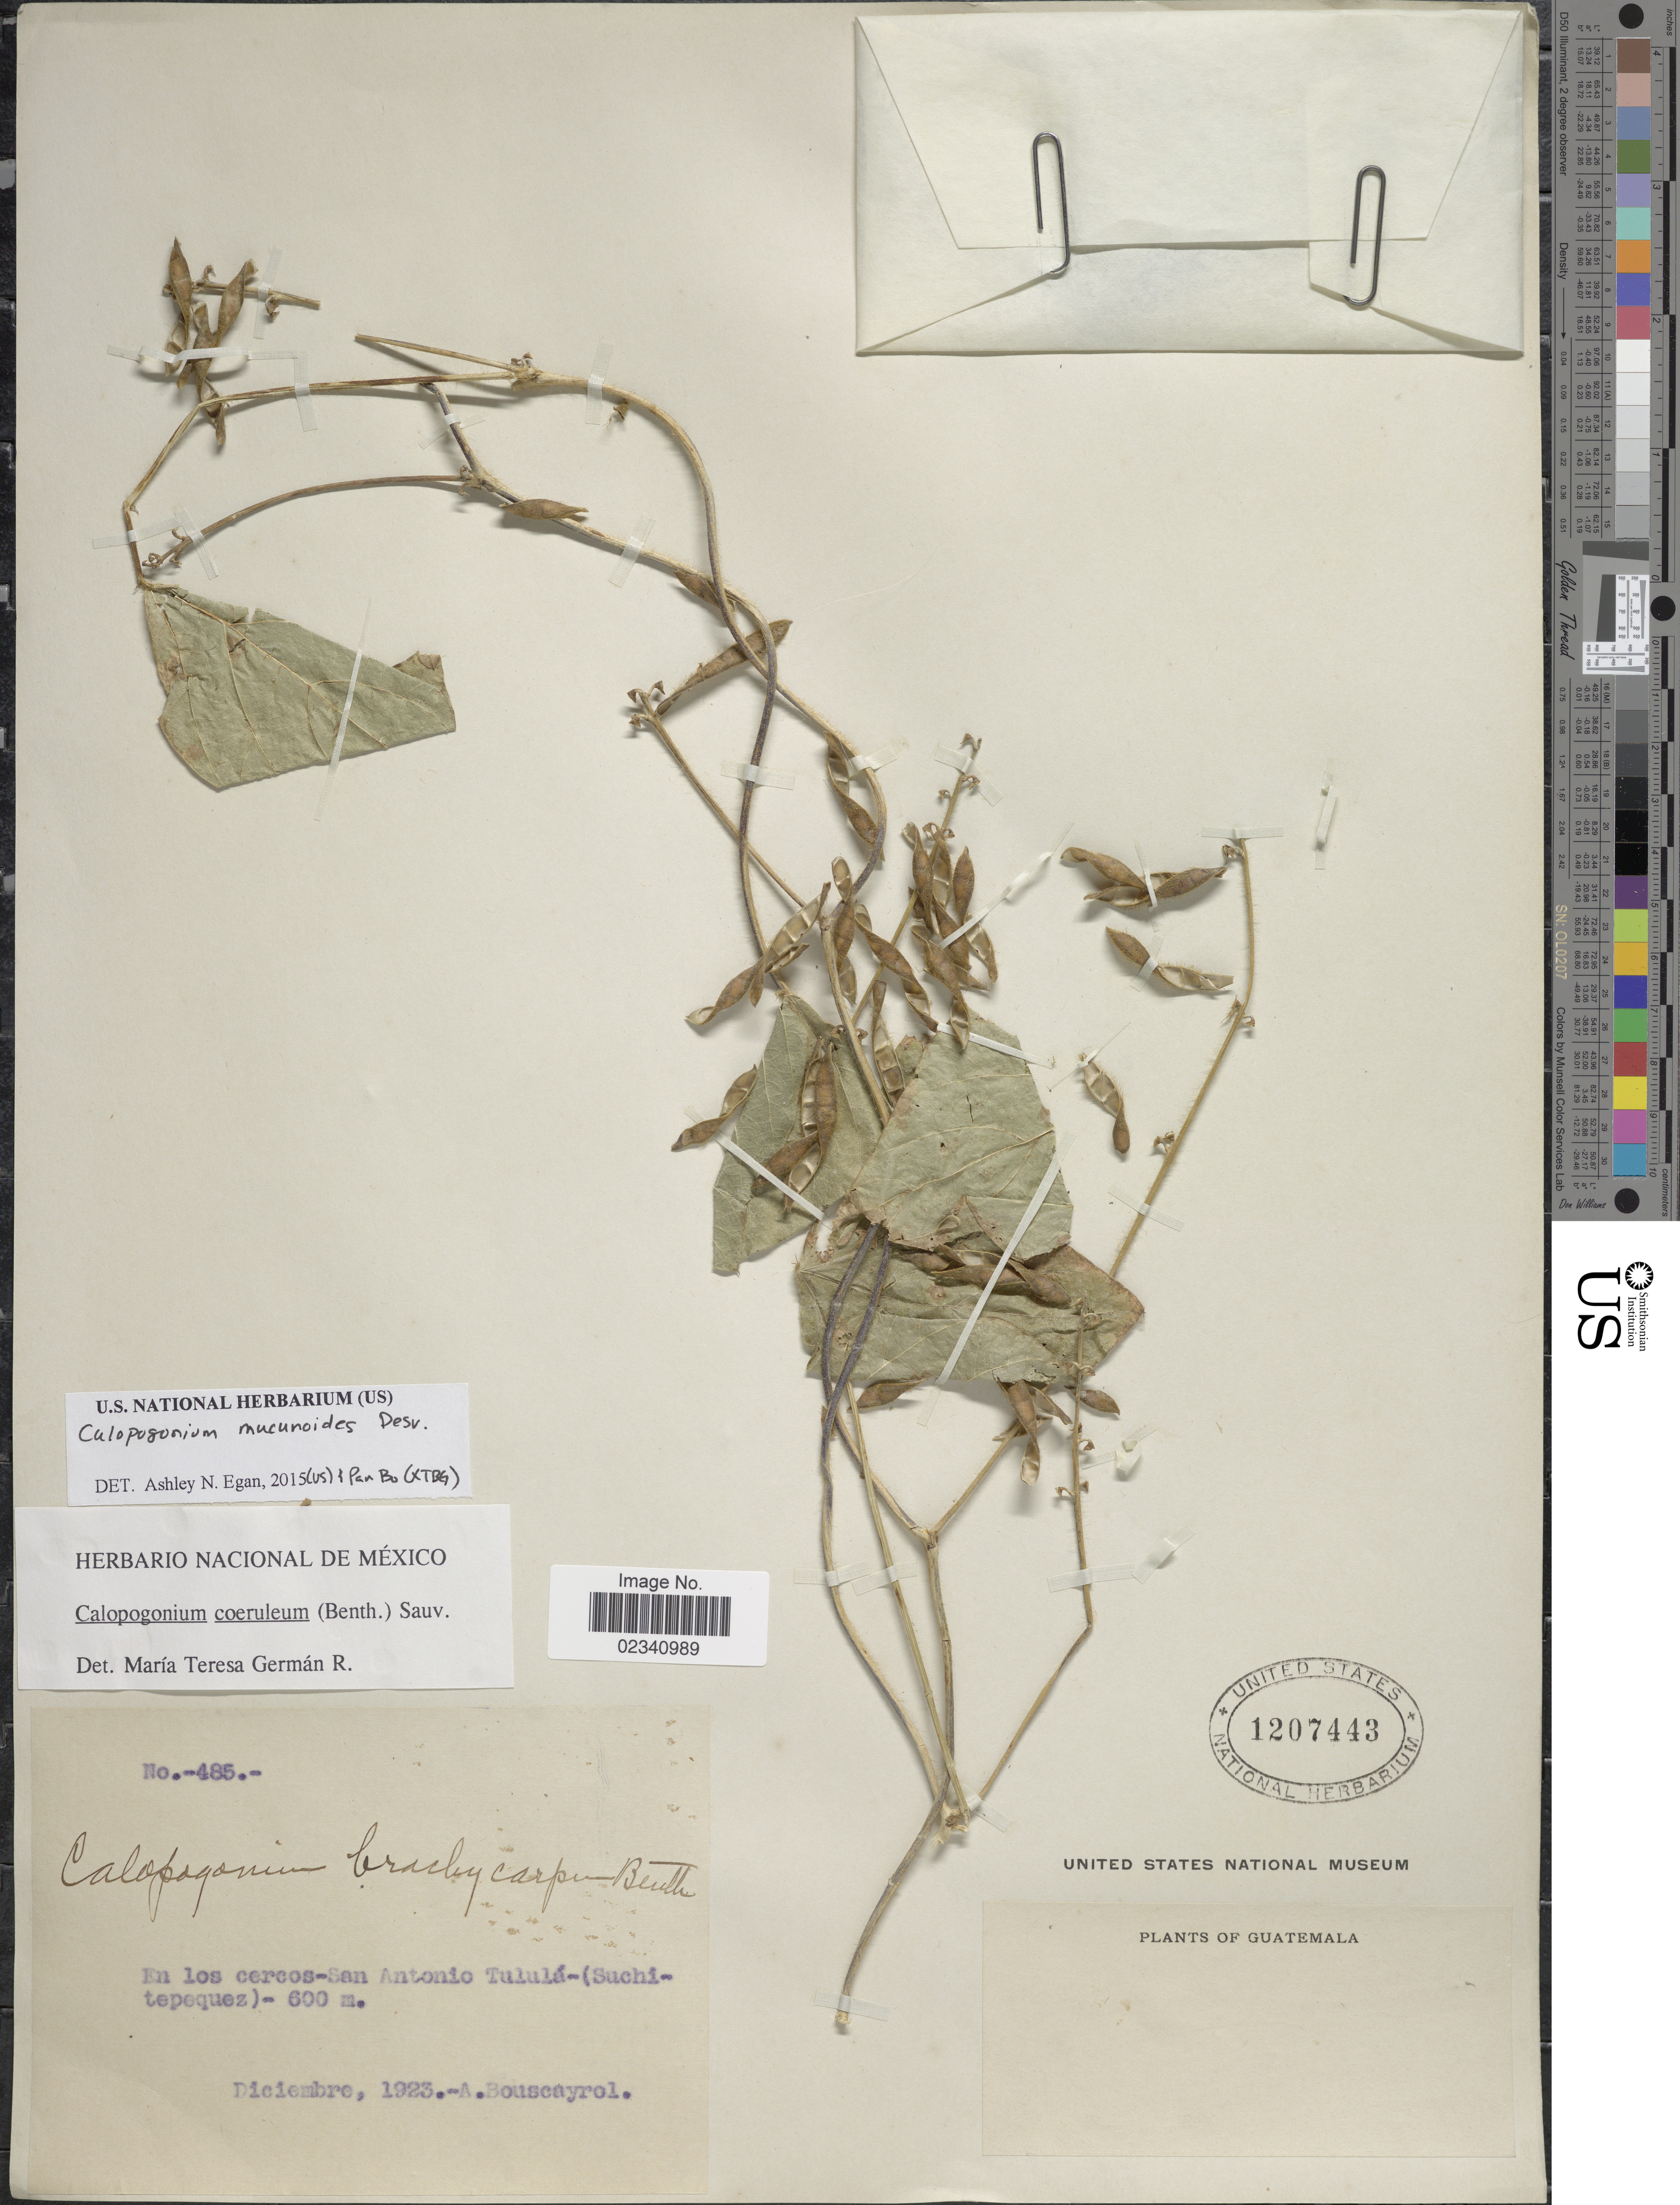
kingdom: Plantae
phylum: Tracheophyta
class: Magnoliopsida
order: Fabales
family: Fabaceae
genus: Calopogonium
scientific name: Calopogonium mucunoides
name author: Desv.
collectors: A. Bouscayrol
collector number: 485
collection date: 1923-12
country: Guatemala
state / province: Suchitepéquez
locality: En los cercos- San Antonio Tulula - (Suchitepequez)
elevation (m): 600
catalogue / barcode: US 1207443